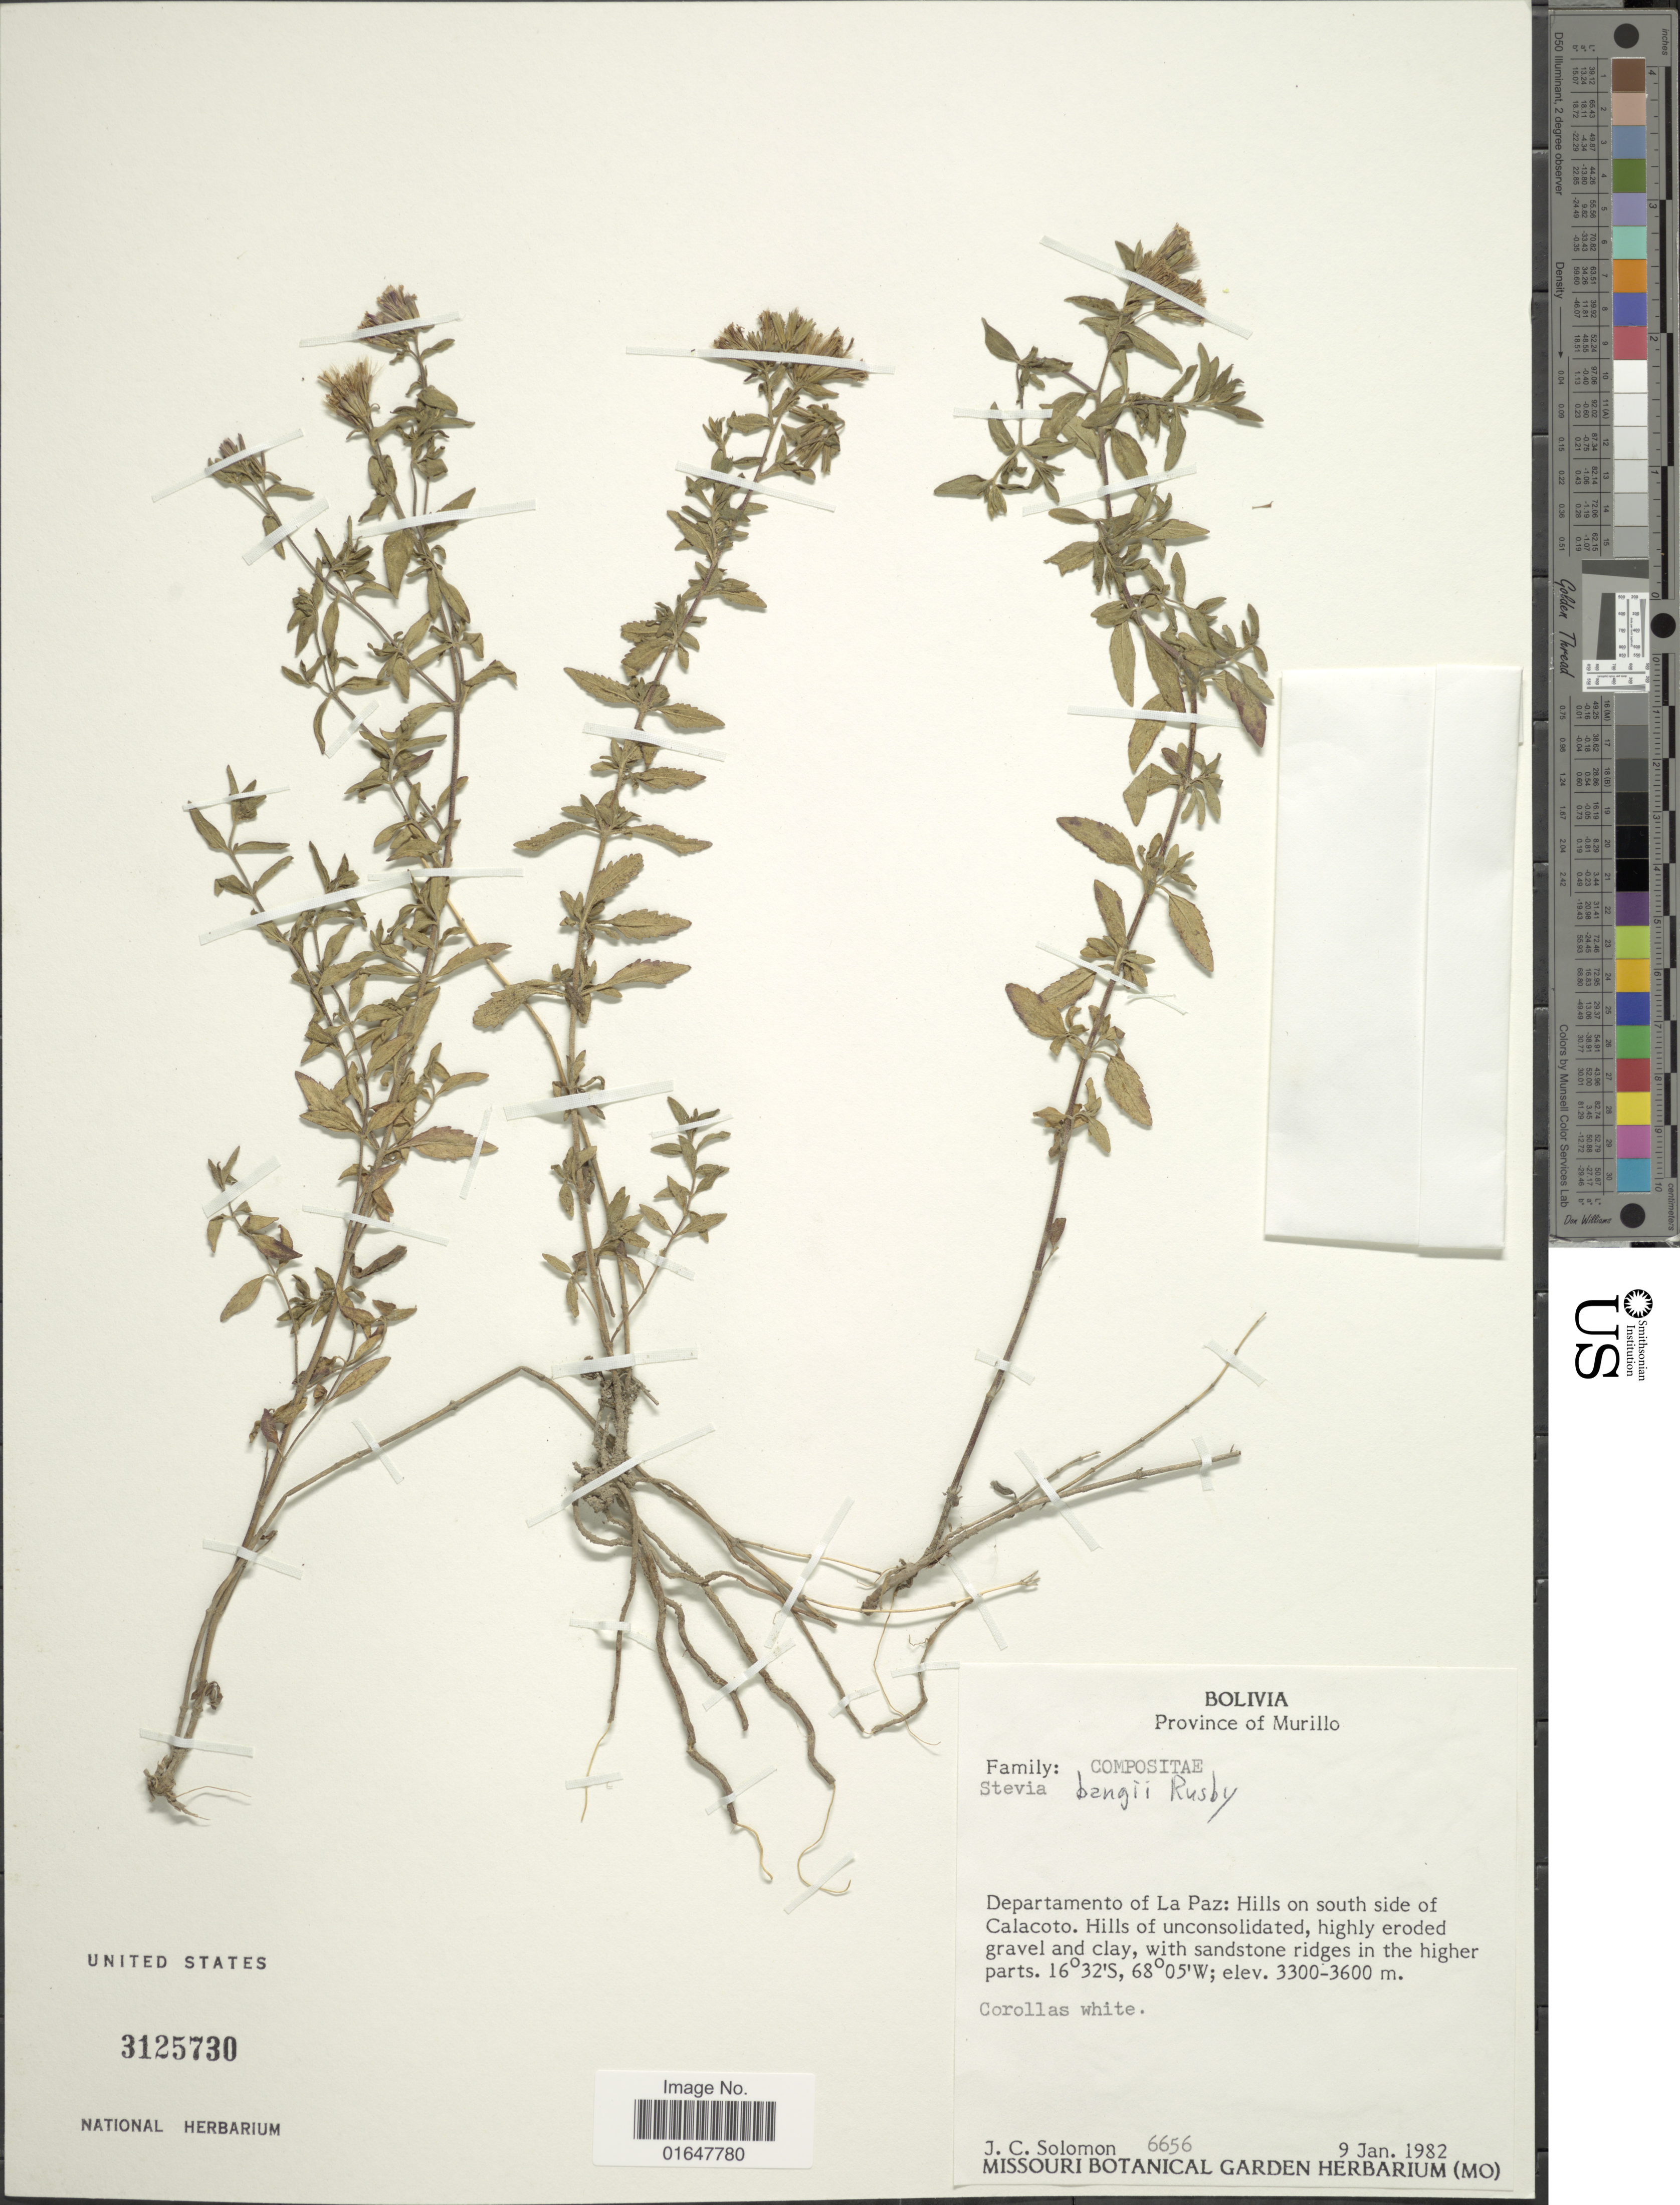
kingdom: Plantae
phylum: Tracheophyta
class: Magnoliopsida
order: Asterales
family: Asteraceae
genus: Stevia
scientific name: Stevia bangii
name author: Rusby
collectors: J. C. Solomon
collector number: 6656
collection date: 1982-01-09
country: Bolivia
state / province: La Paz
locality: Province of Murillo, hills on south side of Calacoto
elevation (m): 3300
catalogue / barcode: US 3125730